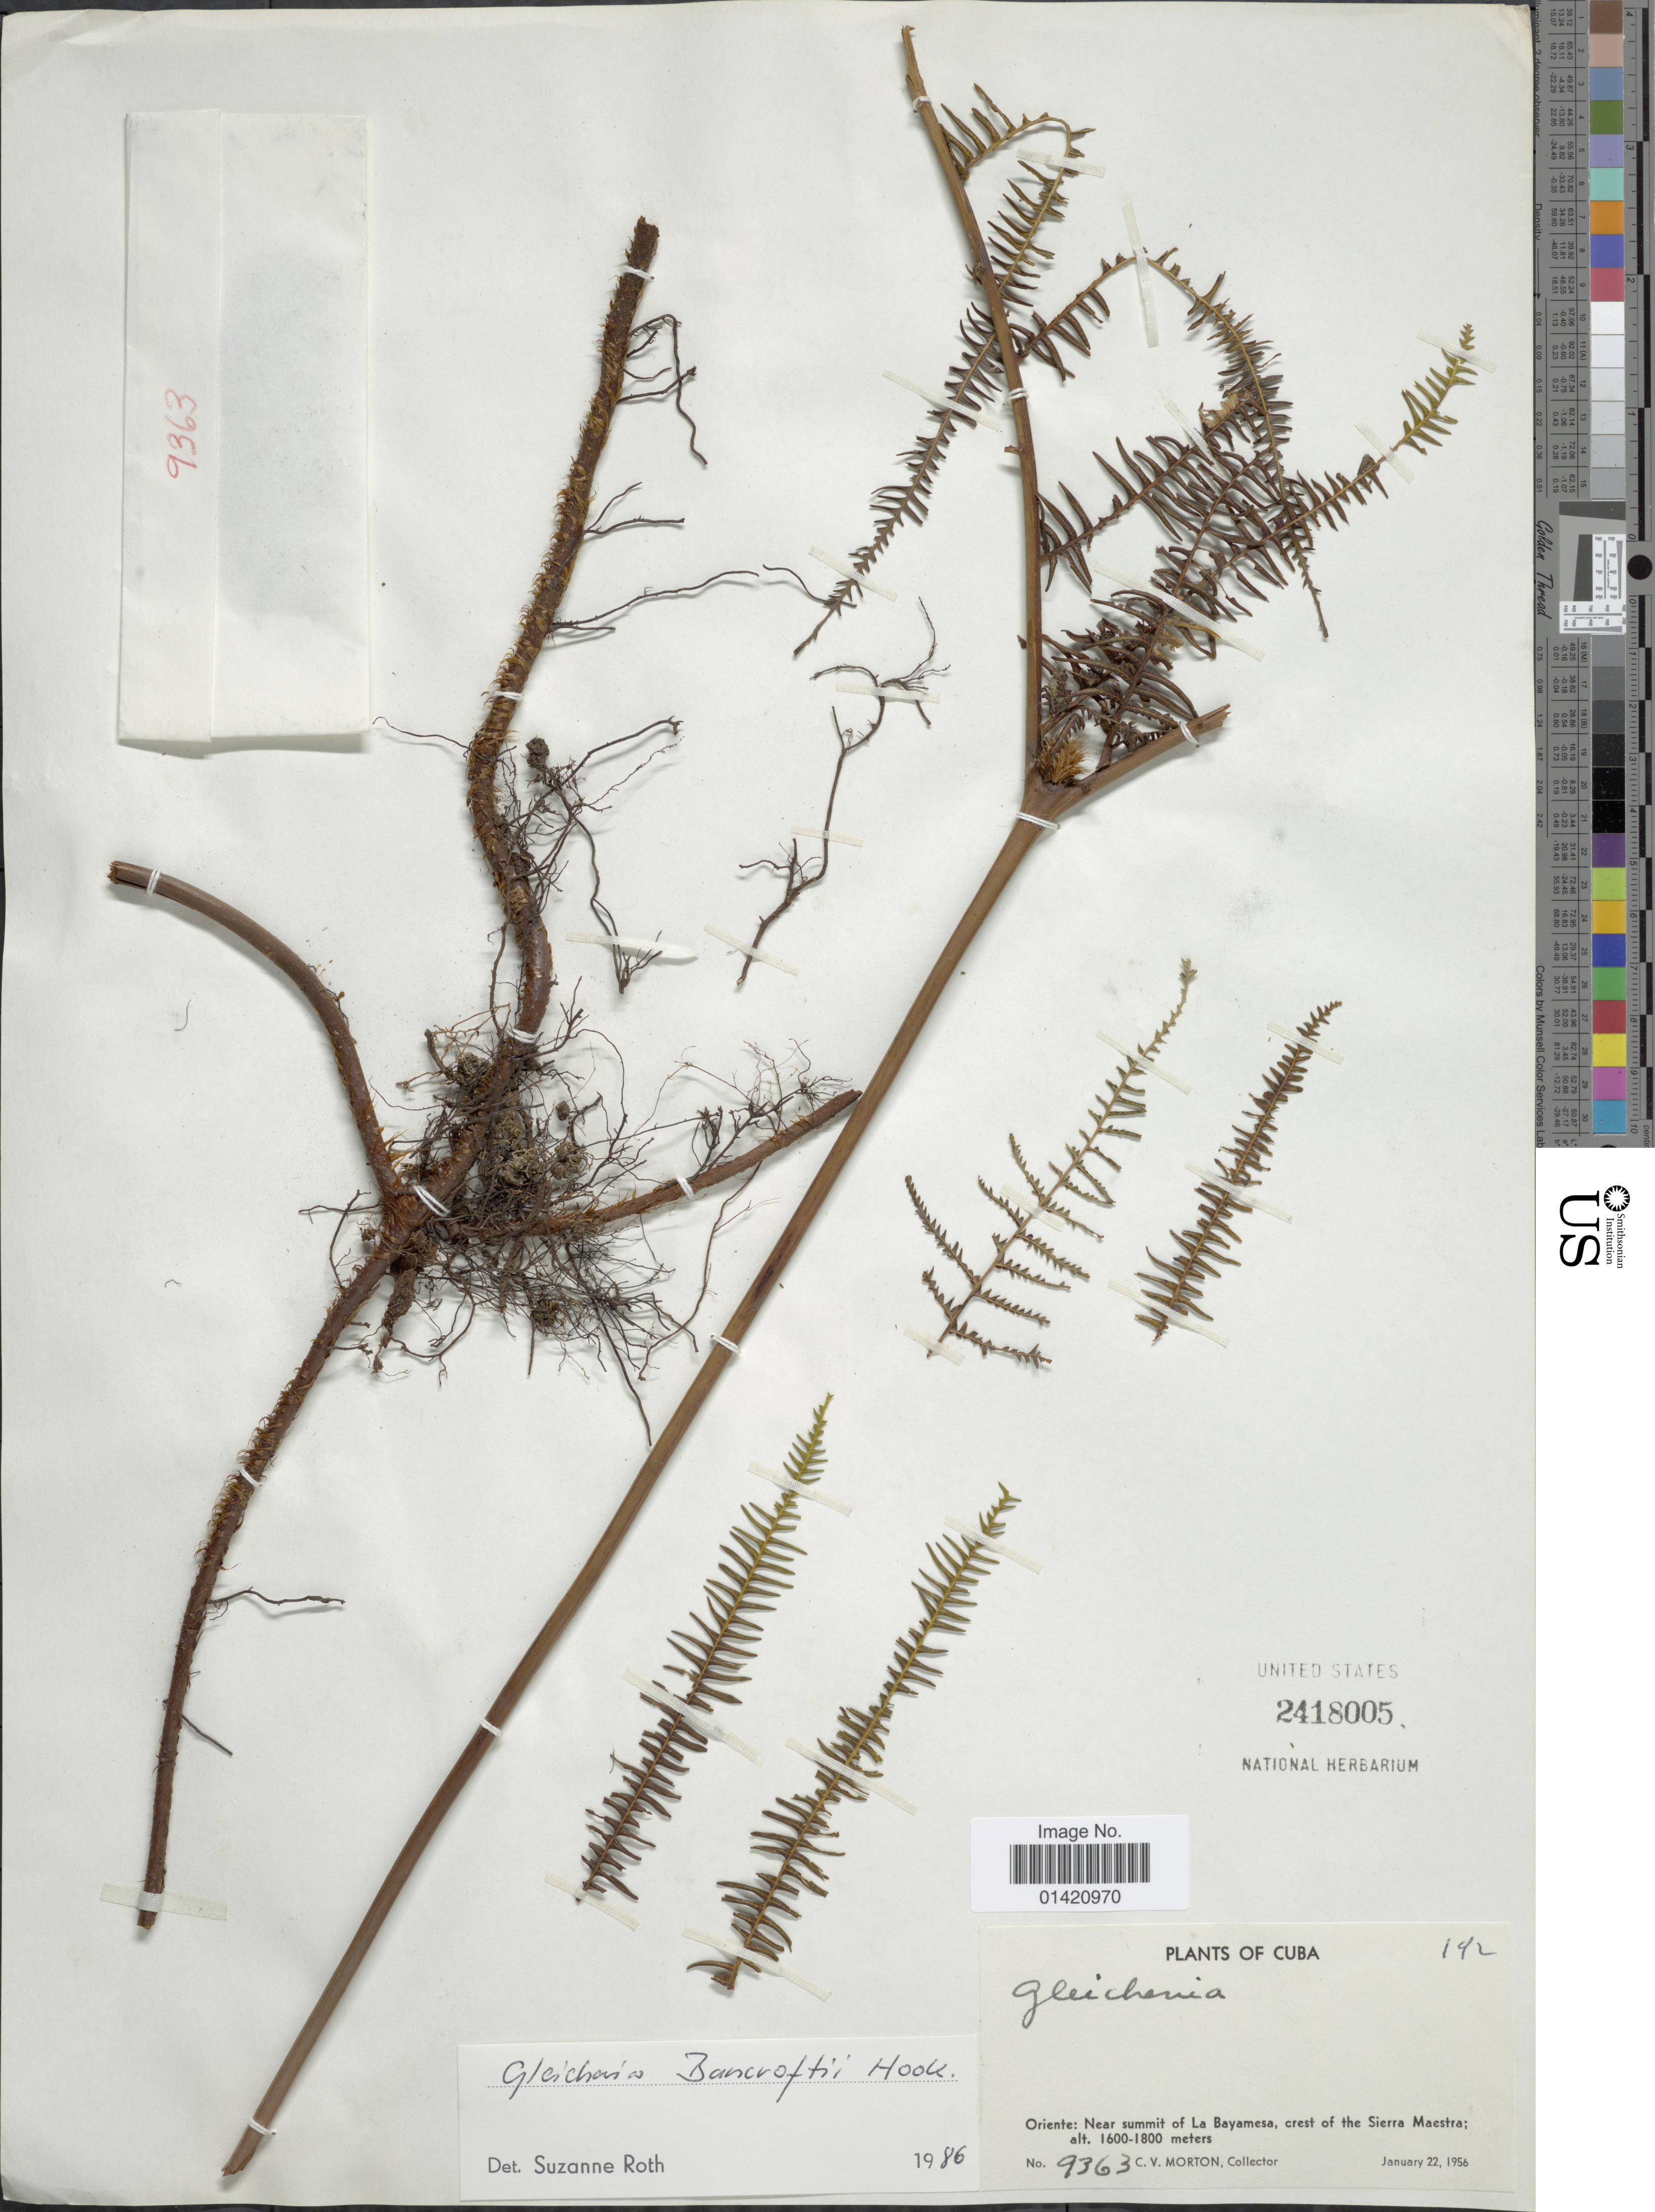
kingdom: Plantae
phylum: Tracheophyta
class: Polypodiopsida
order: Gleicheniales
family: Gleicheniaceae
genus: Diplopterygium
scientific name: Diplopterygium bancroftii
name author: (Hook.) A.R. Sm.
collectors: C. V. Morton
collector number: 9363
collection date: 1956-01-22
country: Cuba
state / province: Oriente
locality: Near summit of La Bayamesa, crest of the Sierra Maestra.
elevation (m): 1600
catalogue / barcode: US 2418005